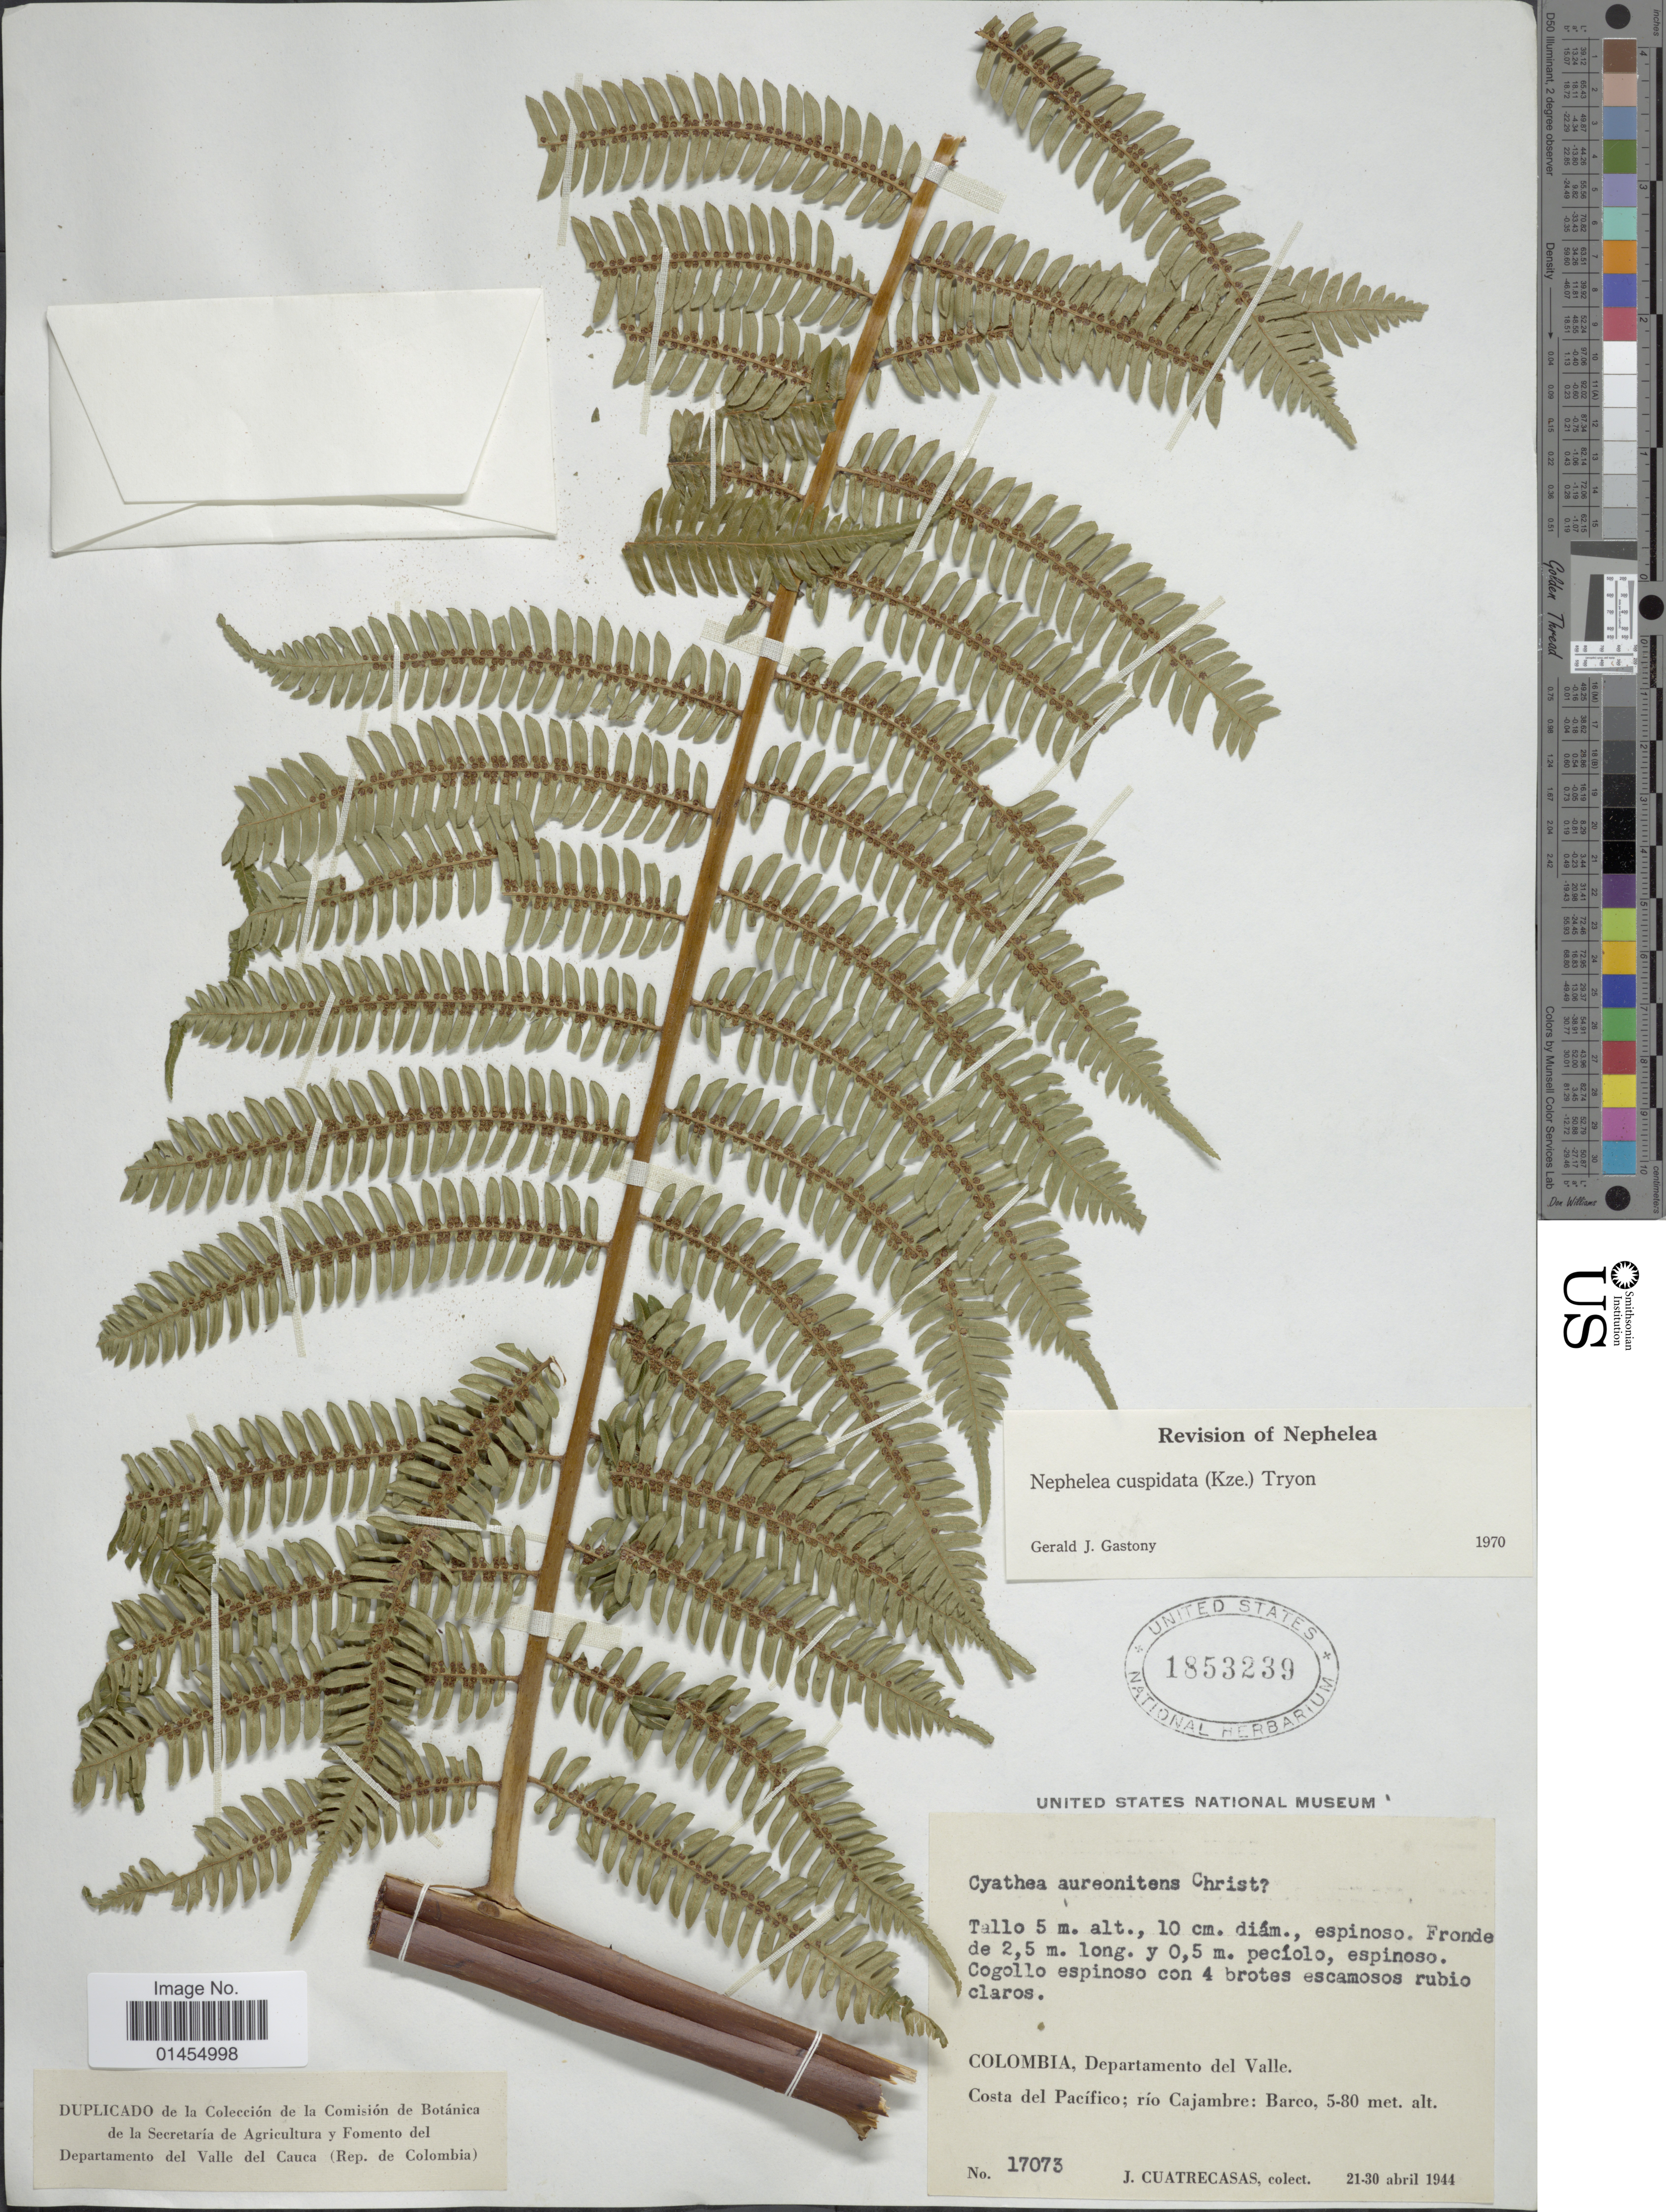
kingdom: Plantae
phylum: Tracheophyta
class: Polypodiopsida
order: Cyatheales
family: Cyatheaceae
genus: Alsophila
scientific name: Alsophila cuspidata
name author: (Kunze) D.S. Conant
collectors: J. Cuatrecasas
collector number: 17073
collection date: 1944-04-21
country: Colombia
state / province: Valle del Cauca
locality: Departamento del Valle. Costa del Pacífico; río CajambreL Barco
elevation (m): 5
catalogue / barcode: US 1853239